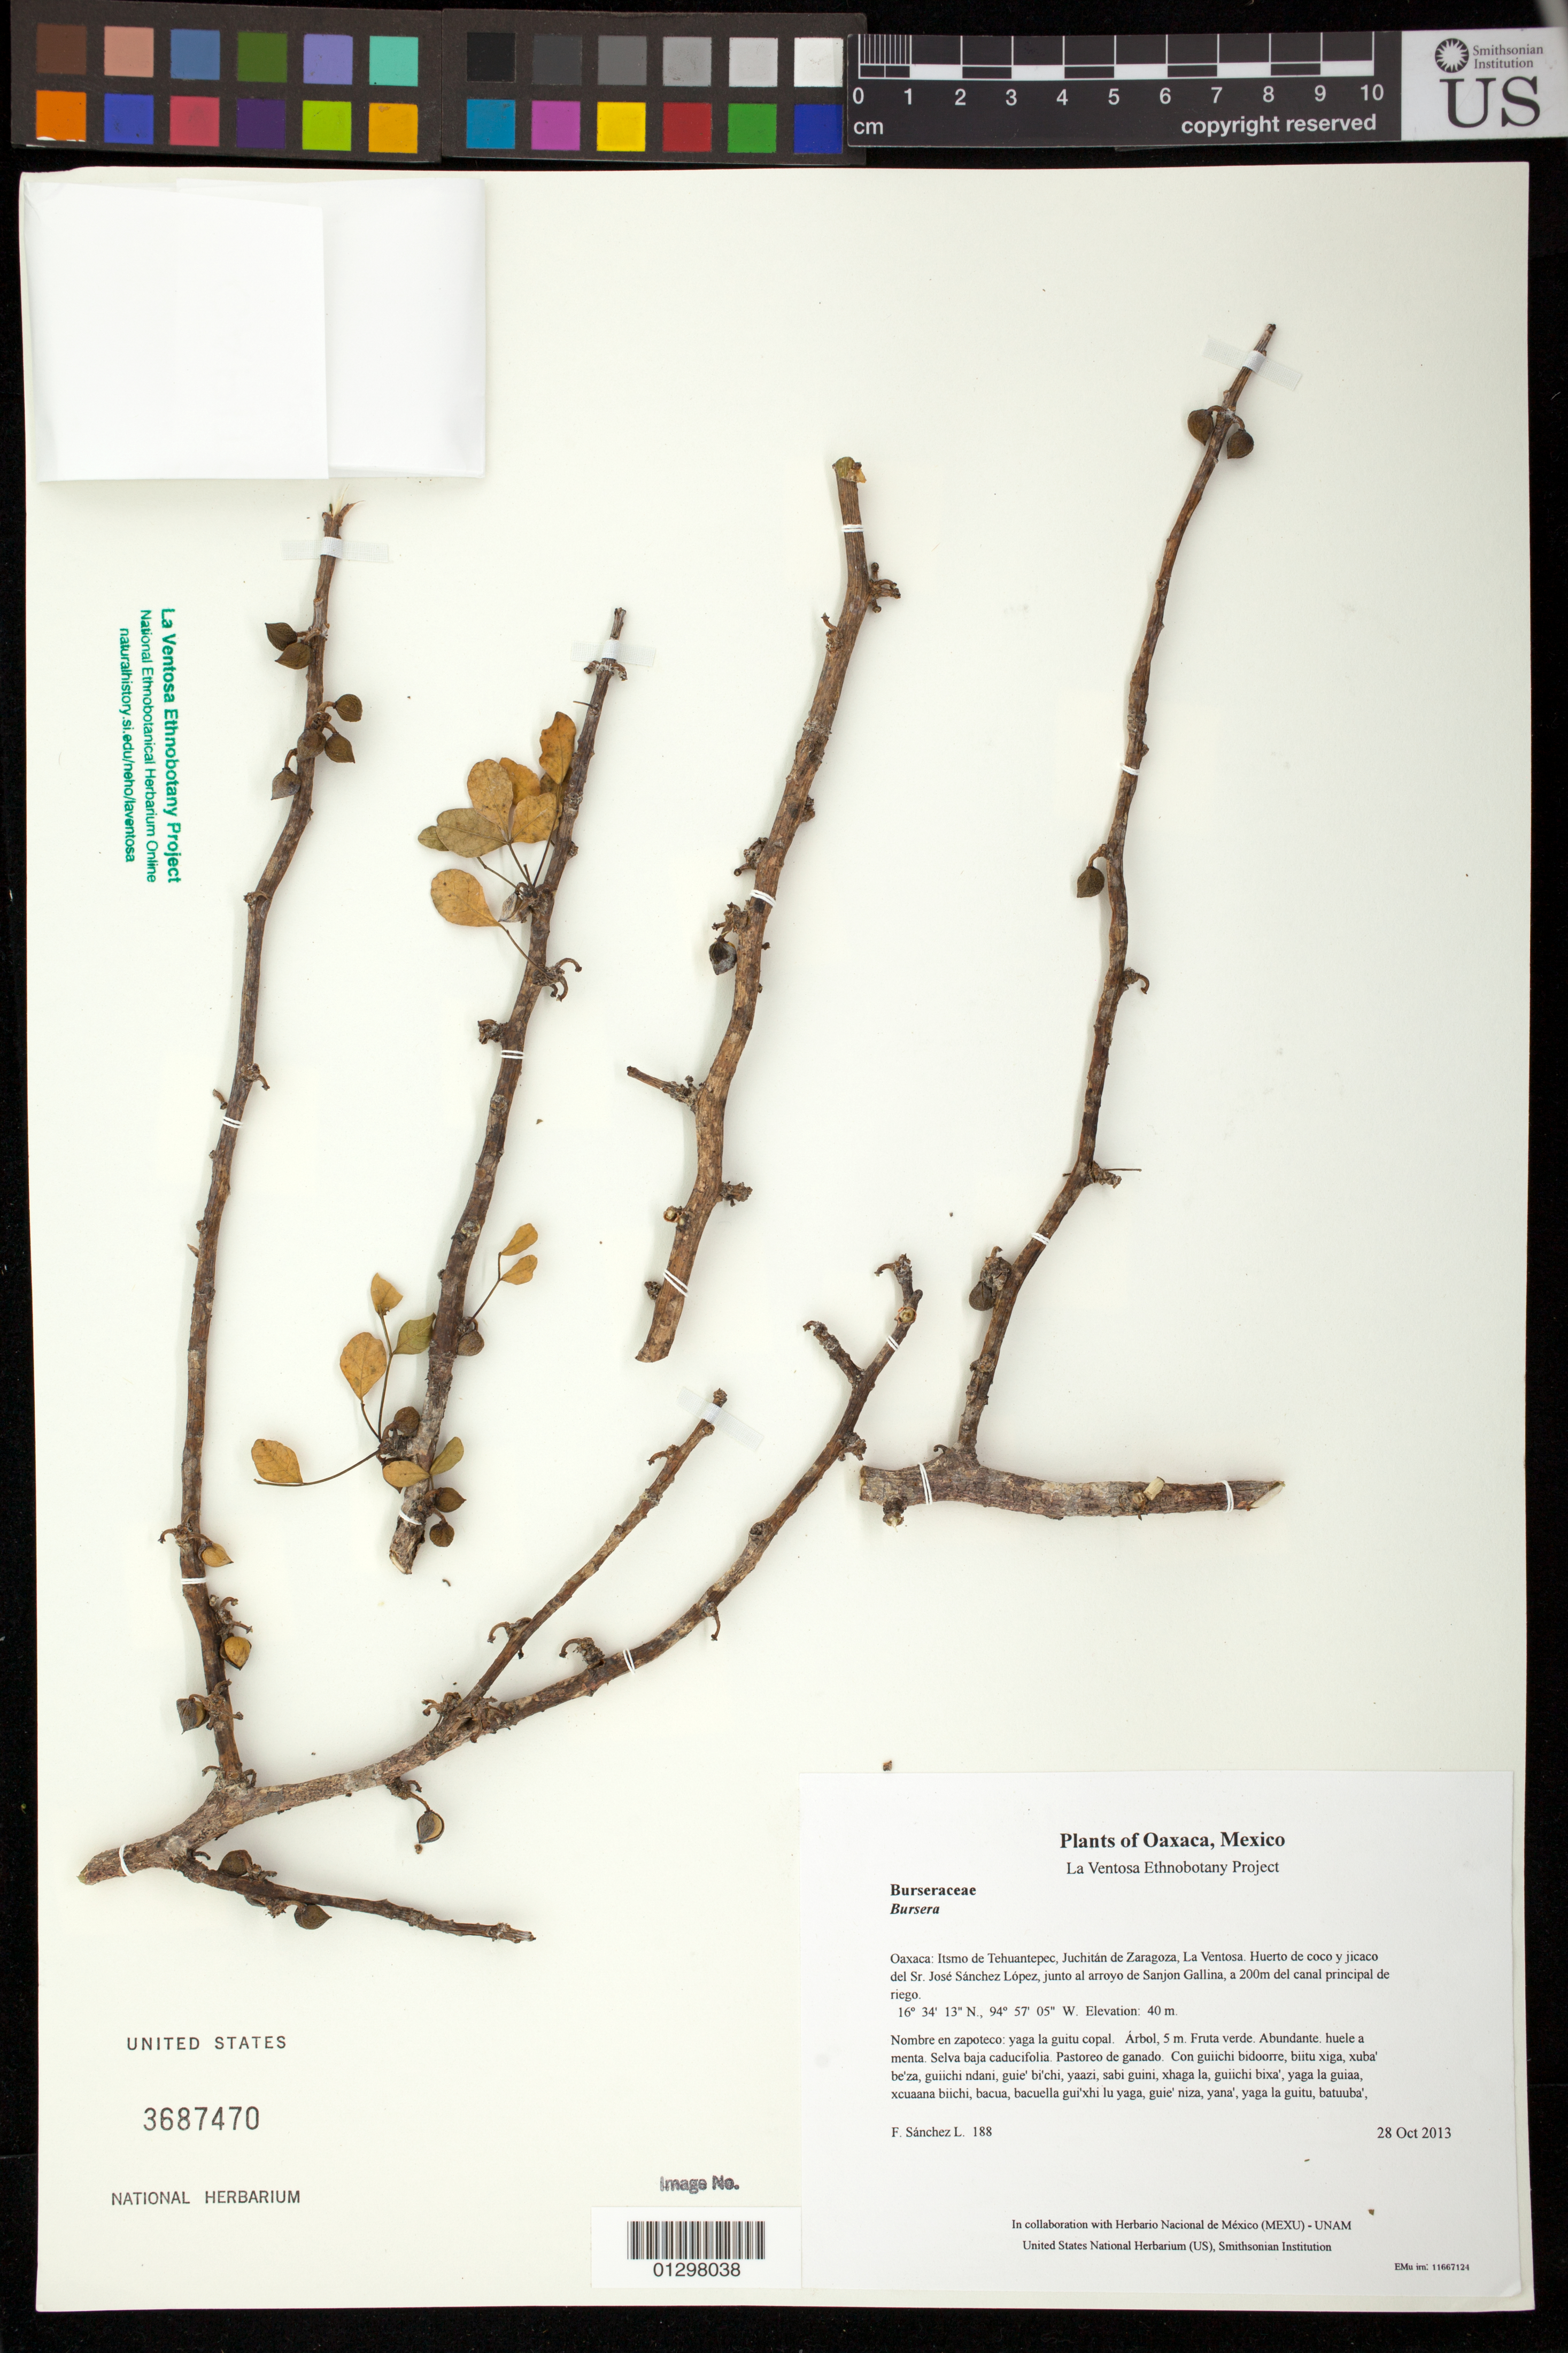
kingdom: Plantae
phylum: Tracheophyta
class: Magnoliopsida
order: Sapindales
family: Burseraceae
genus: Bursera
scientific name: Bursera fagaroides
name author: (Kunth) Engl.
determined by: Weeks, A.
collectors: F. Sánchez L.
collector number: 188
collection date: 2013-10-28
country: Mexico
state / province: Oaxaca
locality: Itsmo de Tehuantepec, Juchitán de Zaragoza, La Ventosa. Huerto de coco y jicaco del Sr. José Sánchez López, junto al arroyo de Sanjon Gallina, a 200m del canal principal de riego.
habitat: Selva baja caducifolia. Pastoreo de ganado.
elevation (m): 40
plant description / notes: MEXU, US; Yaga. 5 m. Cuaananaxhi naga'. Stale.; copal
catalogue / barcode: US 3687470